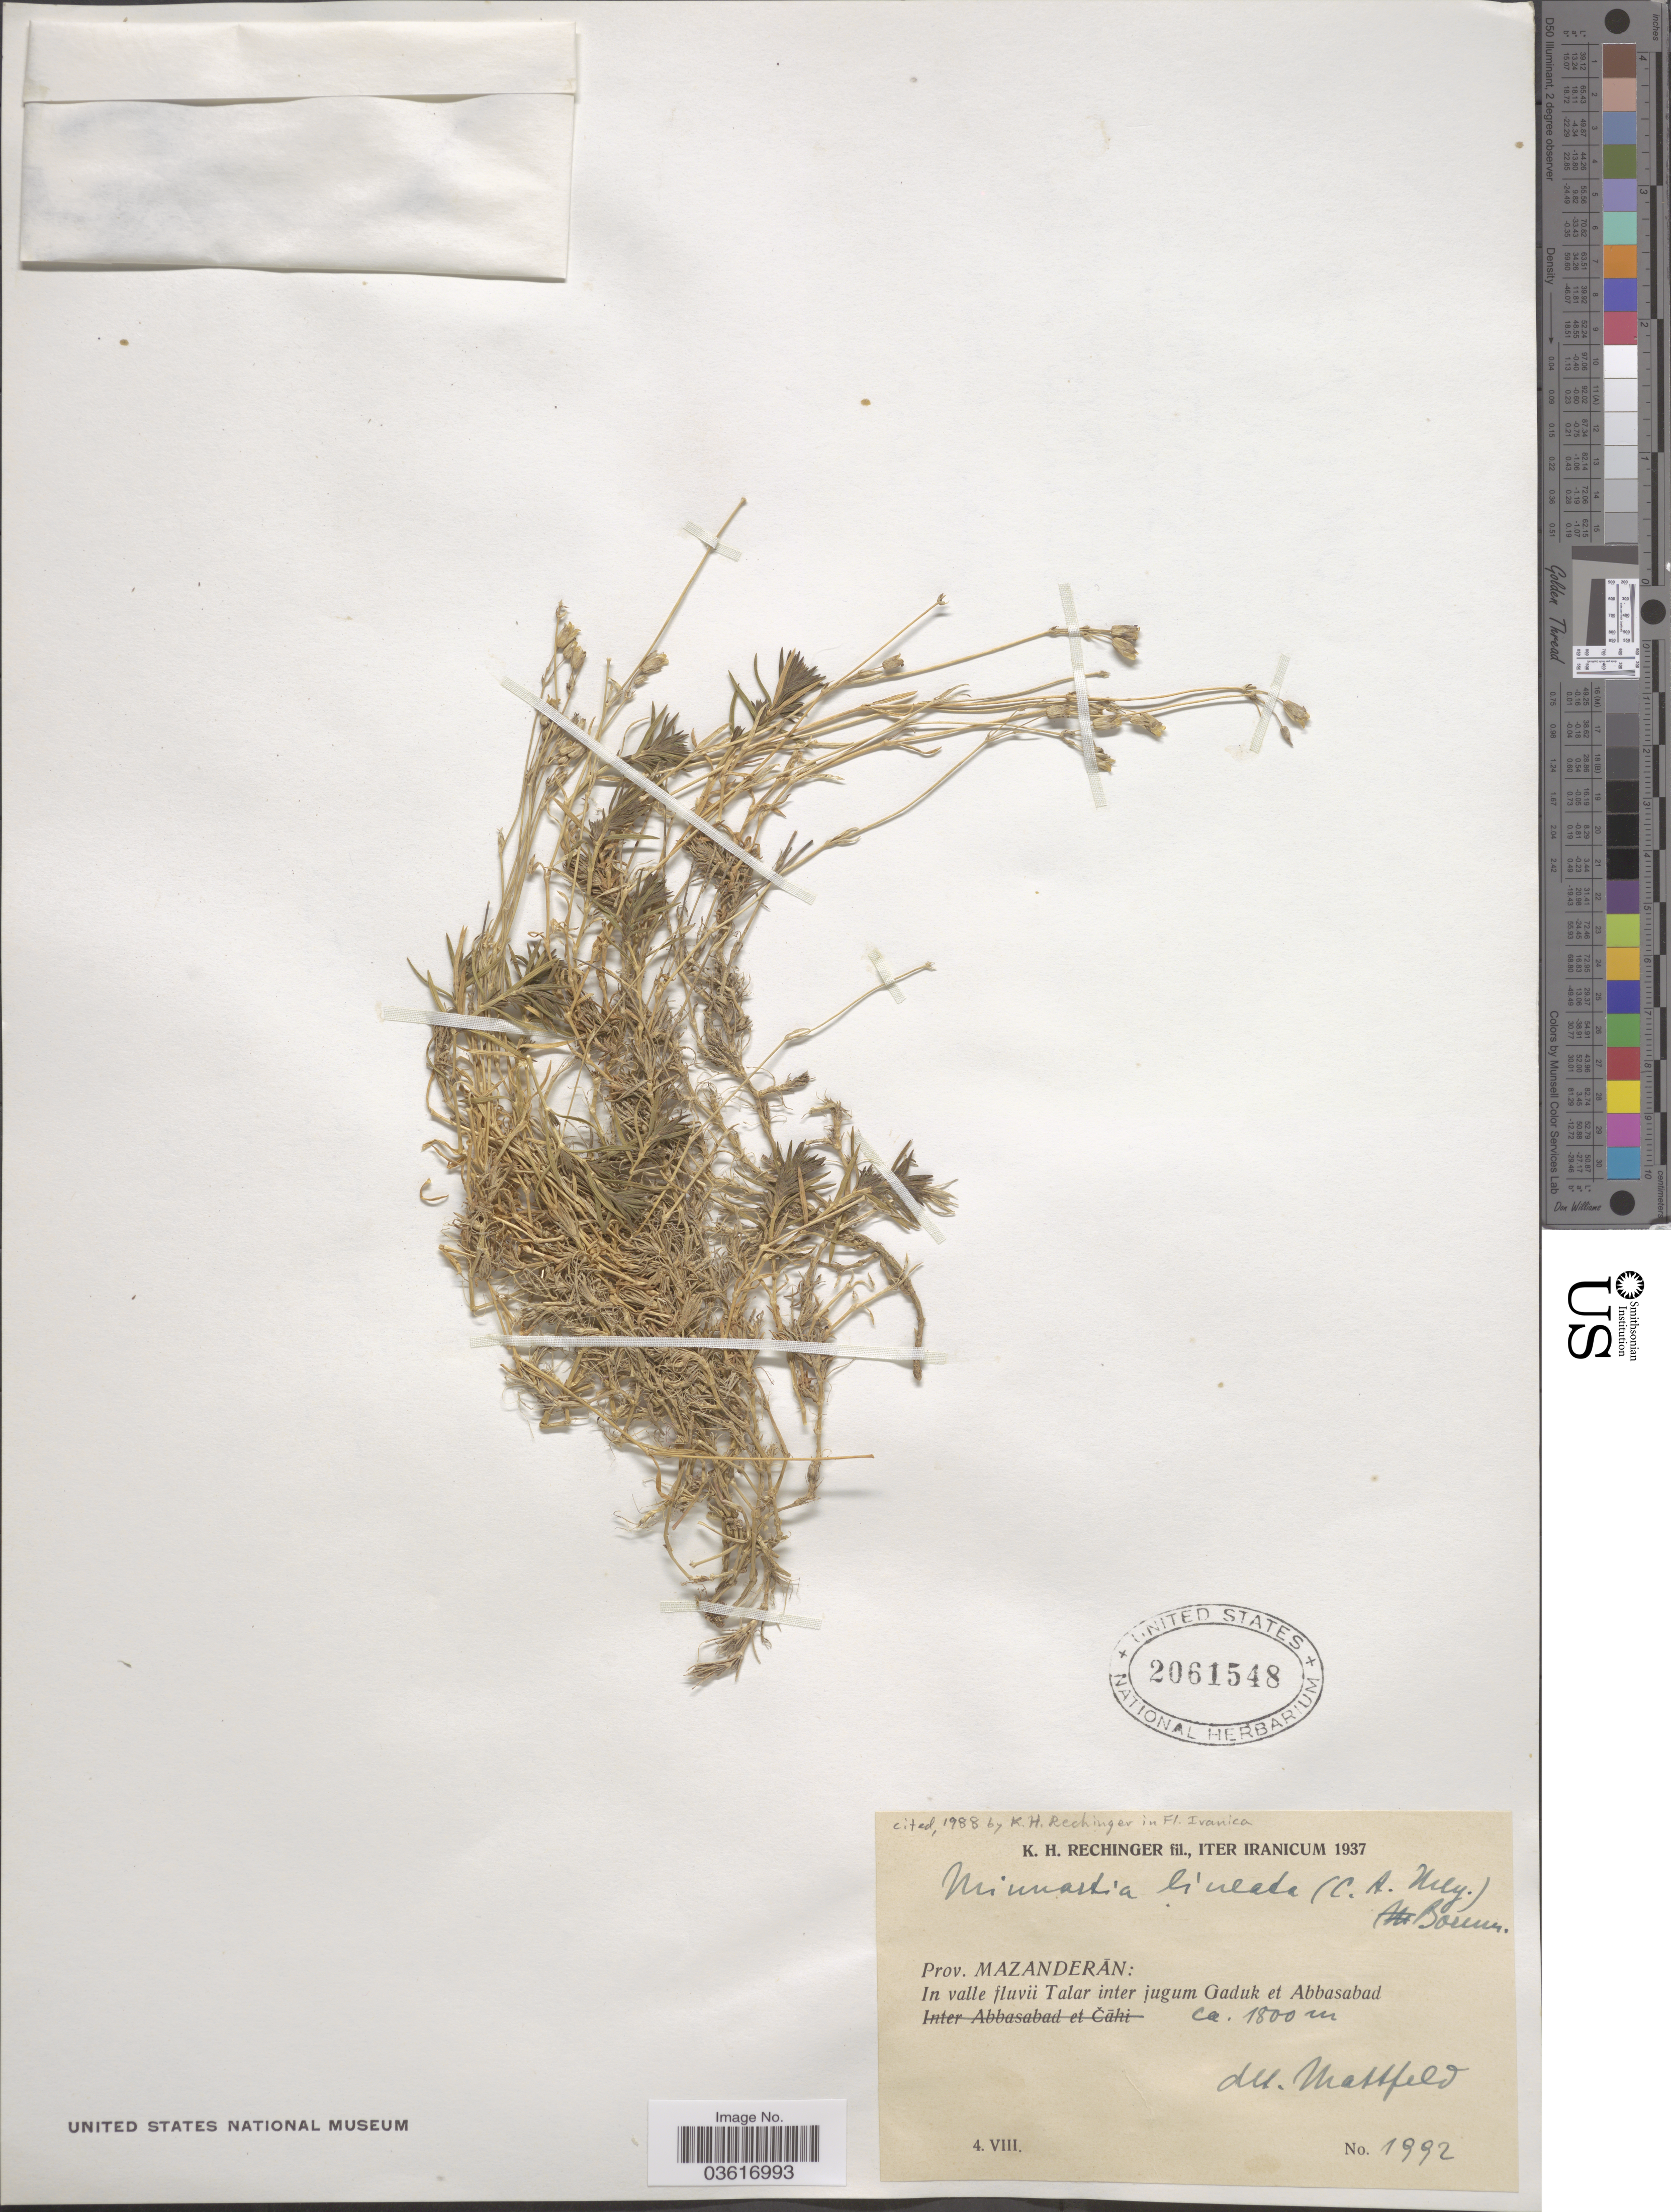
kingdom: Plantae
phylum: Tracheophyta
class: Magnoliopsida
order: Caryophyllales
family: Caryophyllaceae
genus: Minuartia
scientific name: Minuartia lineata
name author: Bornm.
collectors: K. H. Rechinger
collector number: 1992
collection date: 1937-08-04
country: Iran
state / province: Mazandaran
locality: Prov. Mazanderán. In valle fluvii Talar inter jugum Gaduk et Abbasabad.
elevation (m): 1800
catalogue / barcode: US 2061548